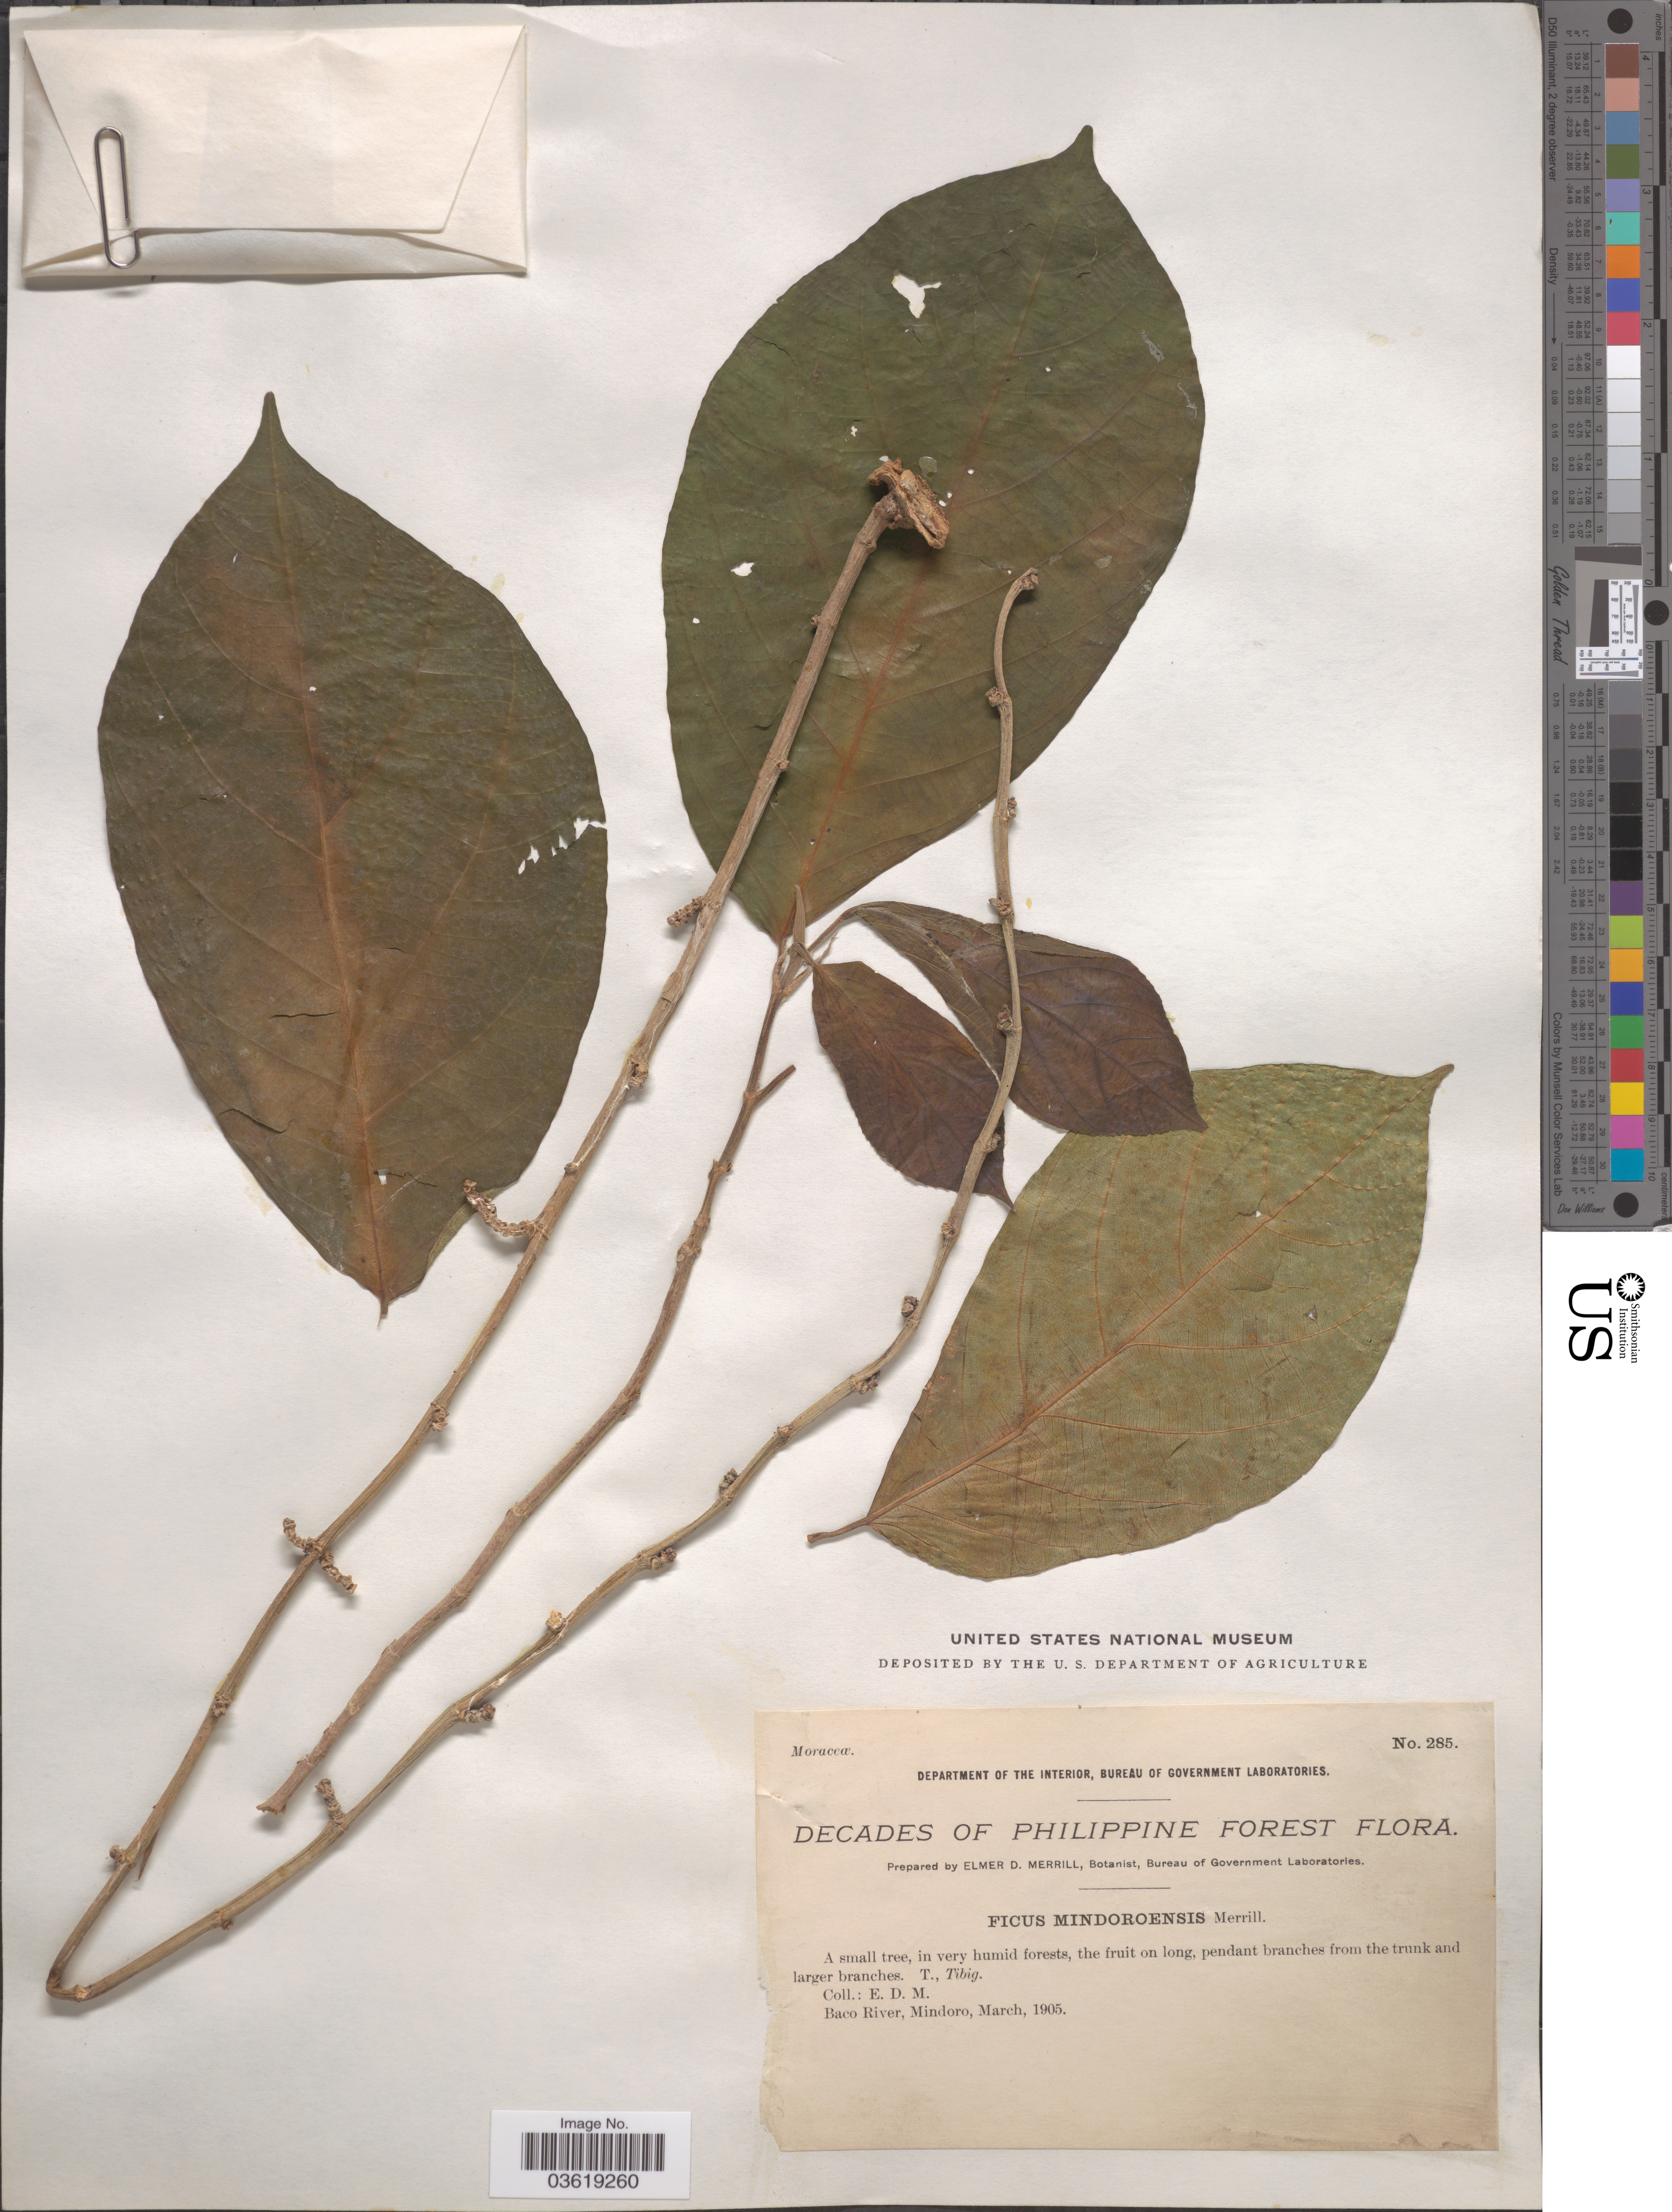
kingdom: Plantae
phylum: Tracheophyta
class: Magnoliopsida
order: Rosales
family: Moraceae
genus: Ficus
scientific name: Ficus mindoroensis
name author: Merr.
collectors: E. D. Merrill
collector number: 285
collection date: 1905-03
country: Philippines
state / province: Mimaropa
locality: Philippine forest. Baco River, Mindoro.